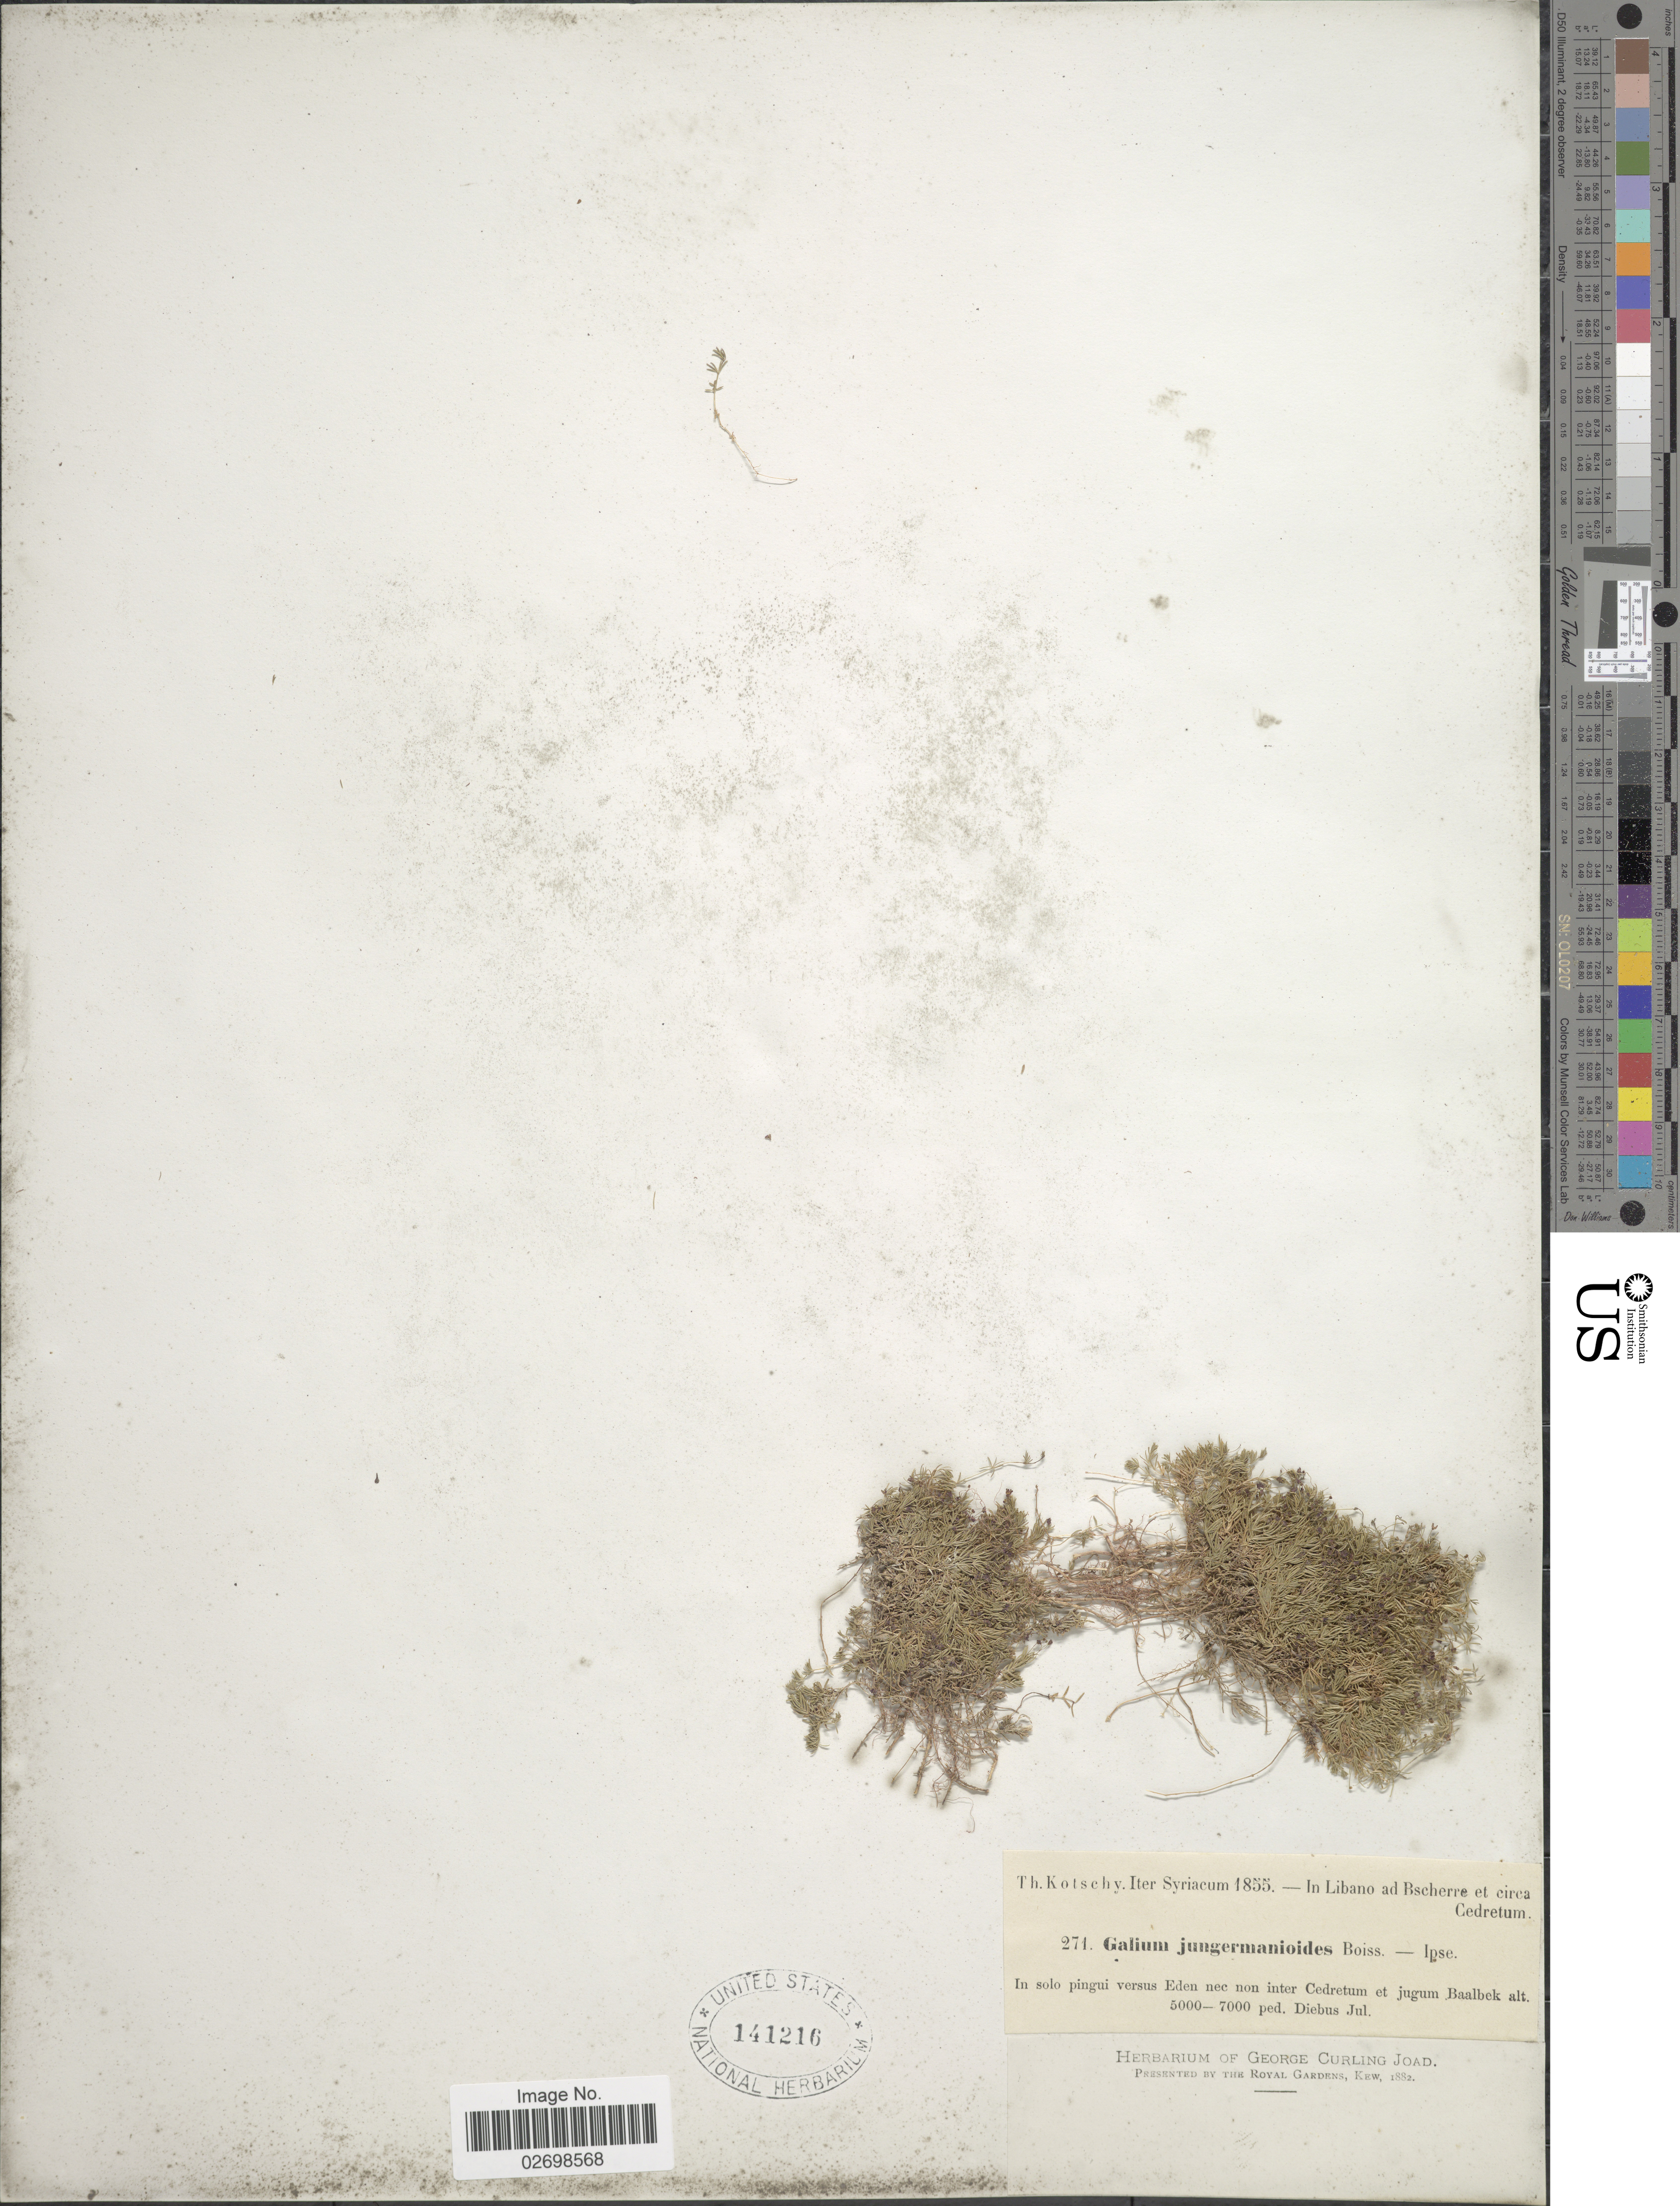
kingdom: Plantae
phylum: Tracheophyta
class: Magnoliopsida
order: Gentianales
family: Rubiaceae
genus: Galium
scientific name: Galium jungermannioides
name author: Boiss.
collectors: K. G. Kotschy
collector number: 271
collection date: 1855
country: Syria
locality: In Libano ad Bscherre et circa Cedretum, in solo pingui versus Eden nec non inter Cedretum et jugum Baalbek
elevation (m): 1524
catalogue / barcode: US 141216